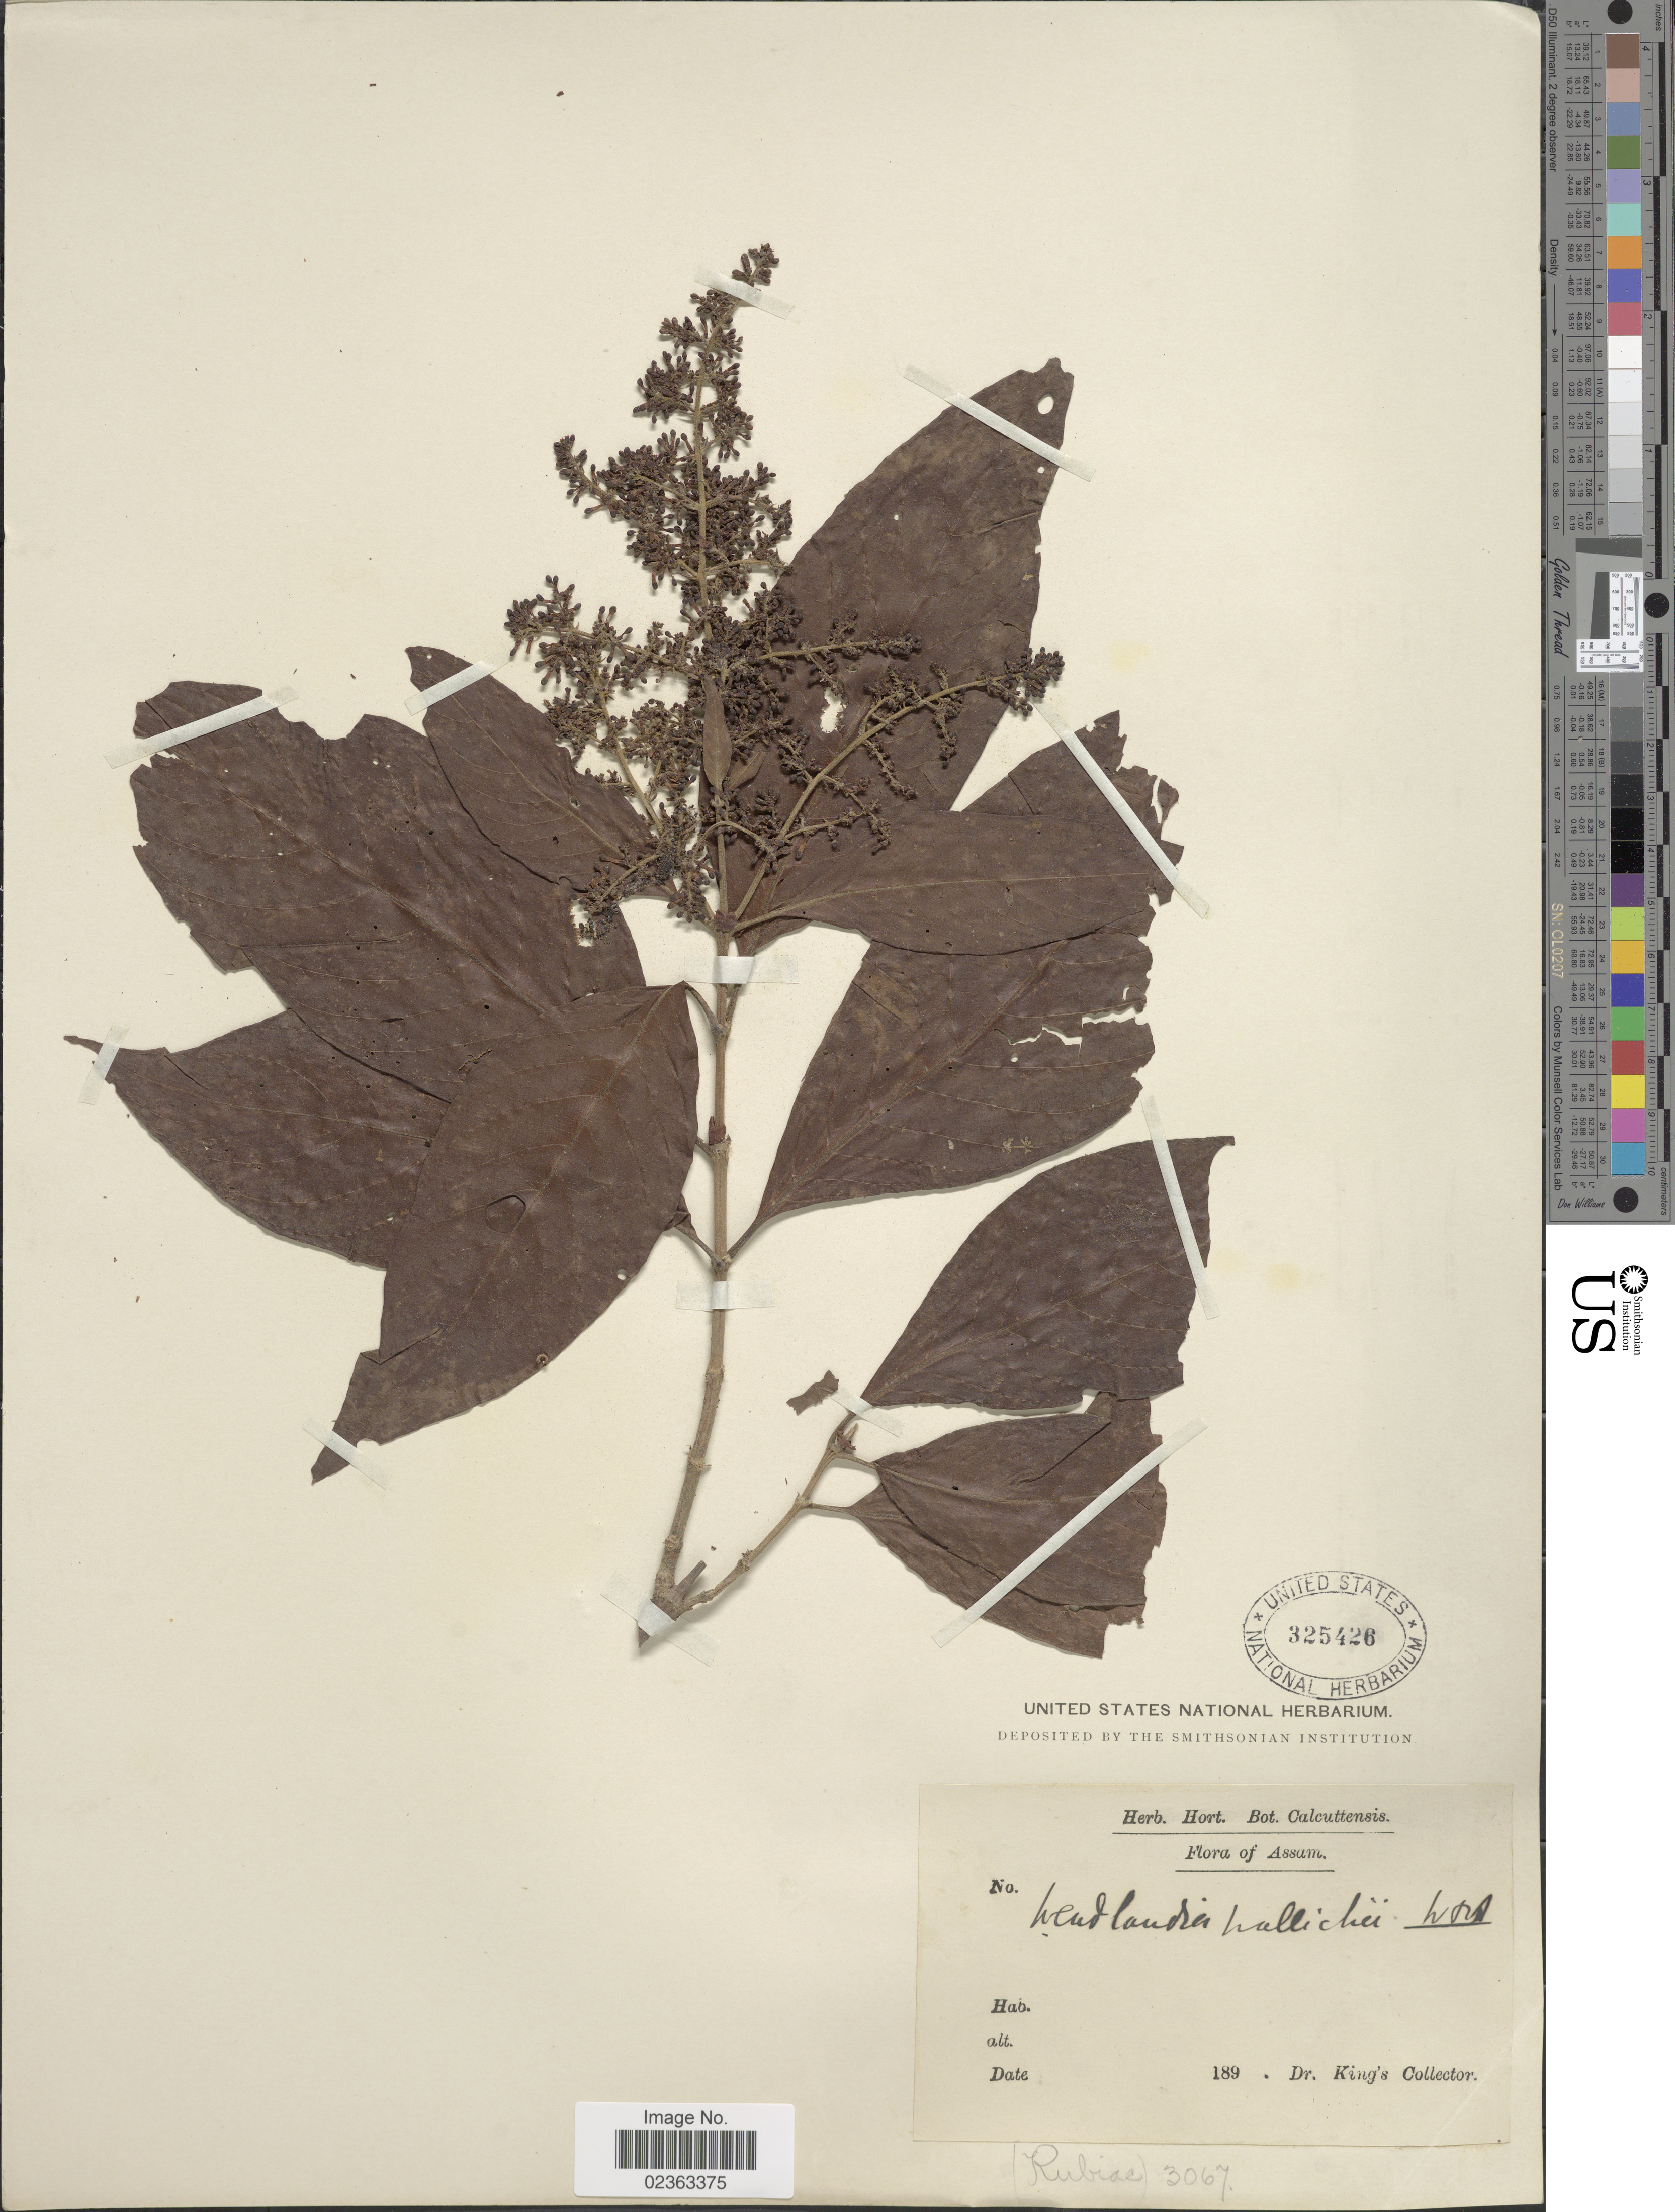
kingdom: Plantae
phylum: Tracheophyta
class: Magnoliopsida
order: Gentianales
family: Rubiaceae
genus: Wendlandia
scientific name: Wendlandia wallichii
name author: Wight & Arn.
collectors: G. King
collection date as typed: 189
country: India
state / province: Assam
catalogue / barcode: US 325426